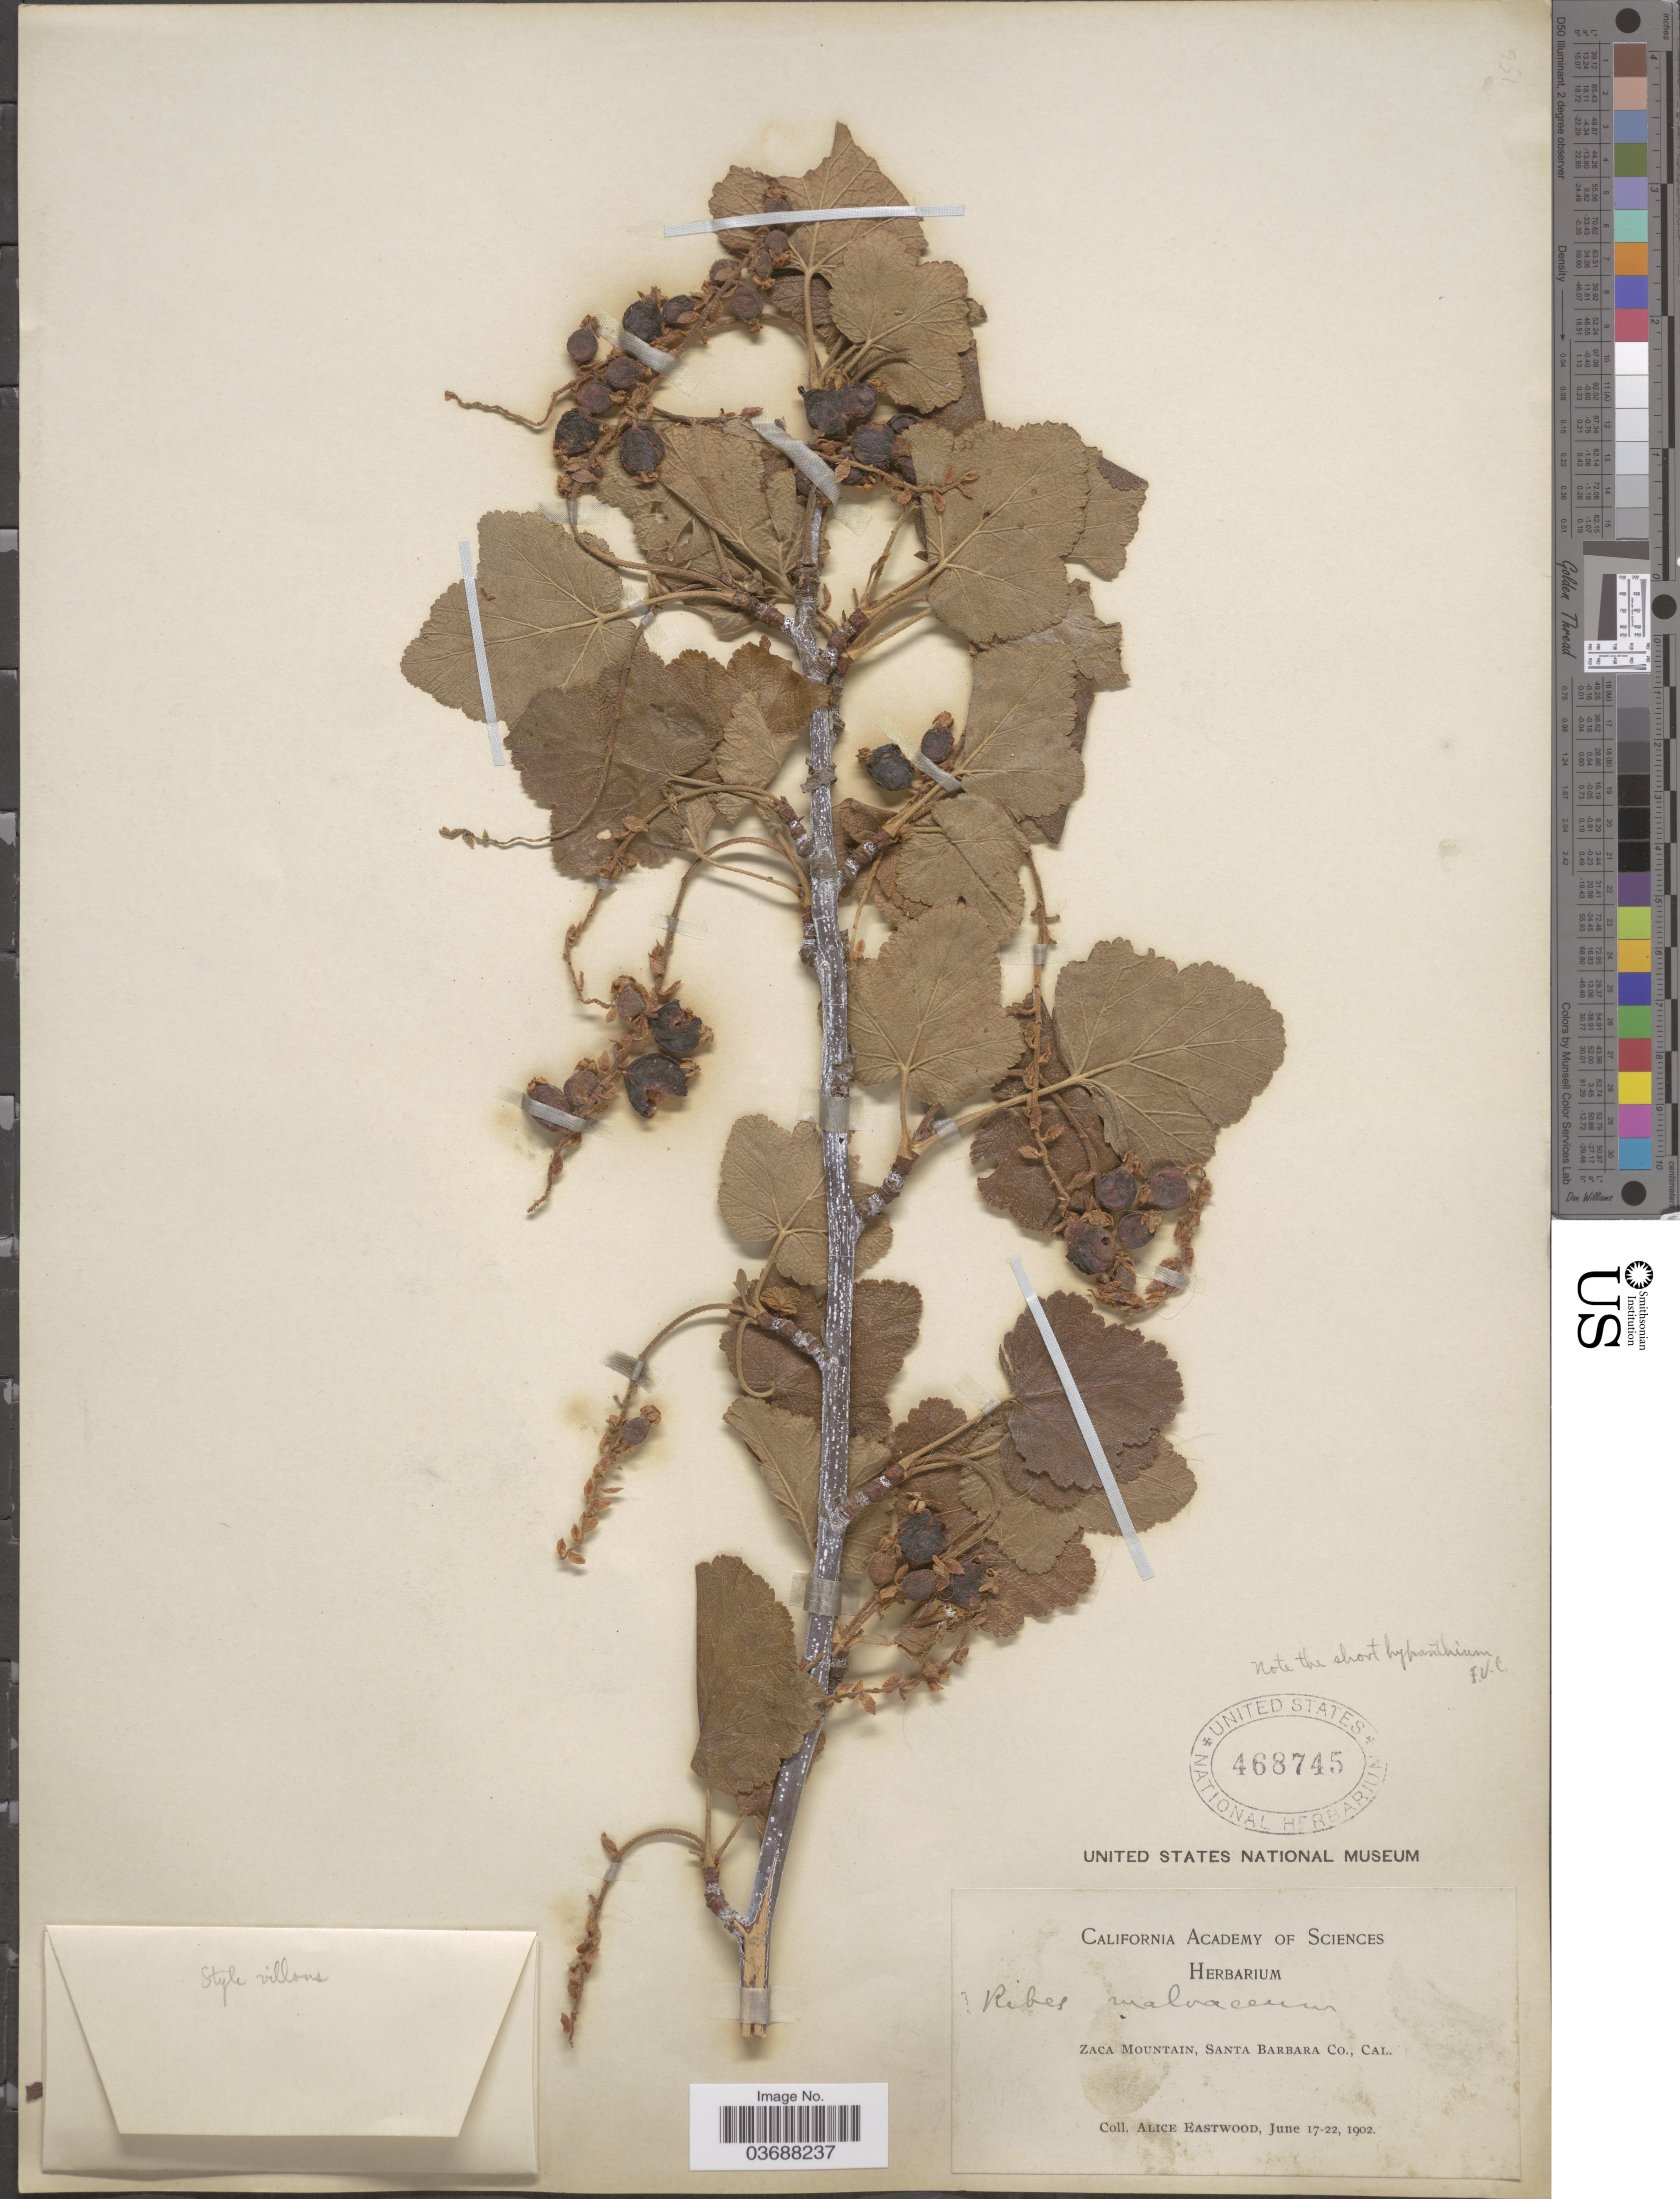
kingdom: Plantae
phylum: Tracheophyta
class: Magnoliopsida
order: Saxifragales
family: Grossulariaceae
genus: Ribes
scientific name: Ribes malvaceum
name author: Sm.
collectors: A. Eastwood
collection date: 1902-06-17/1902-06-22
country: United States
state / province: California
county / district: Santa Barbara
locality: Zaca Mountain, Santa Barbara Co.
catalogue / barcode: US 468745